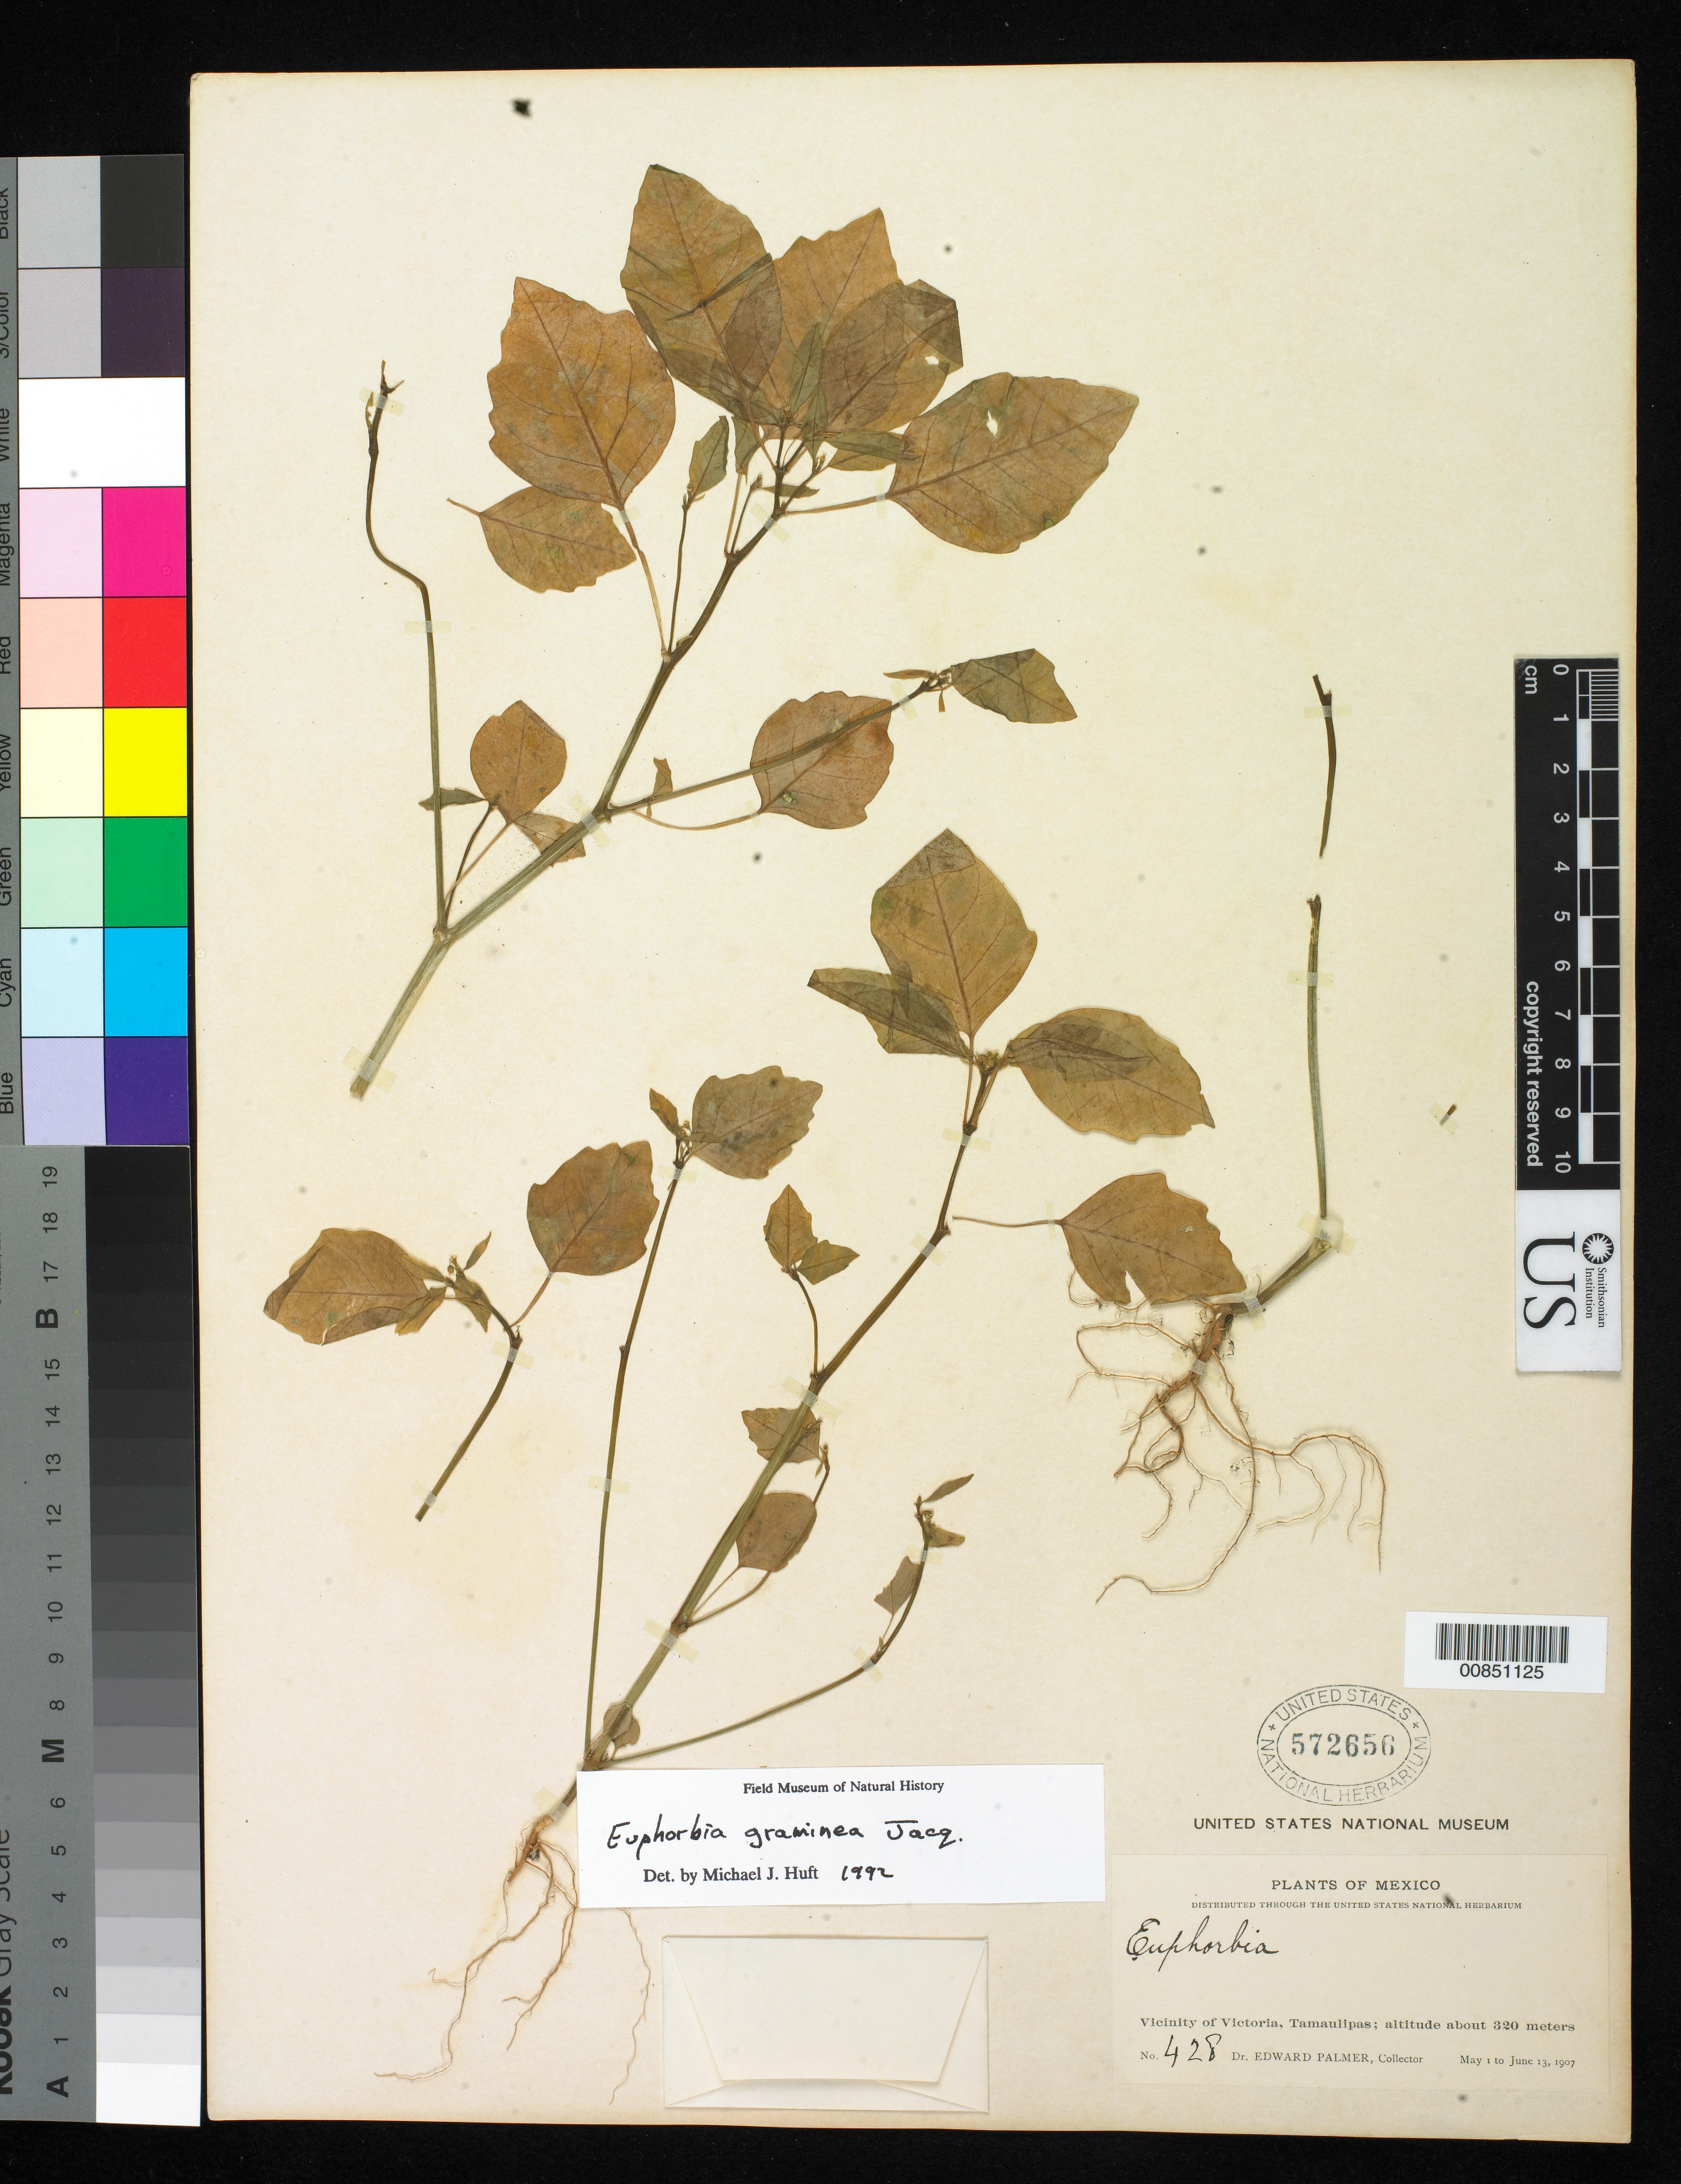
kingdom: Plantae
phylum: Tracheophyta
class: Magnoliopsida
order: Malpighiales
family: Euphorbiaceae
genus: Euphorbia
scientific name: Euphorbia graminea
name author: Jacq.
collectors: E. Palmer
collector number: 428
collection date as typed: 01 May 1907 to 13 Jun 1907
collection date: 1907-05-01/1907-06-13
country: Mexico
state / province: Tamaulipas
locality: Vicinity of Victoria.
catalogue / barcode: US 572656